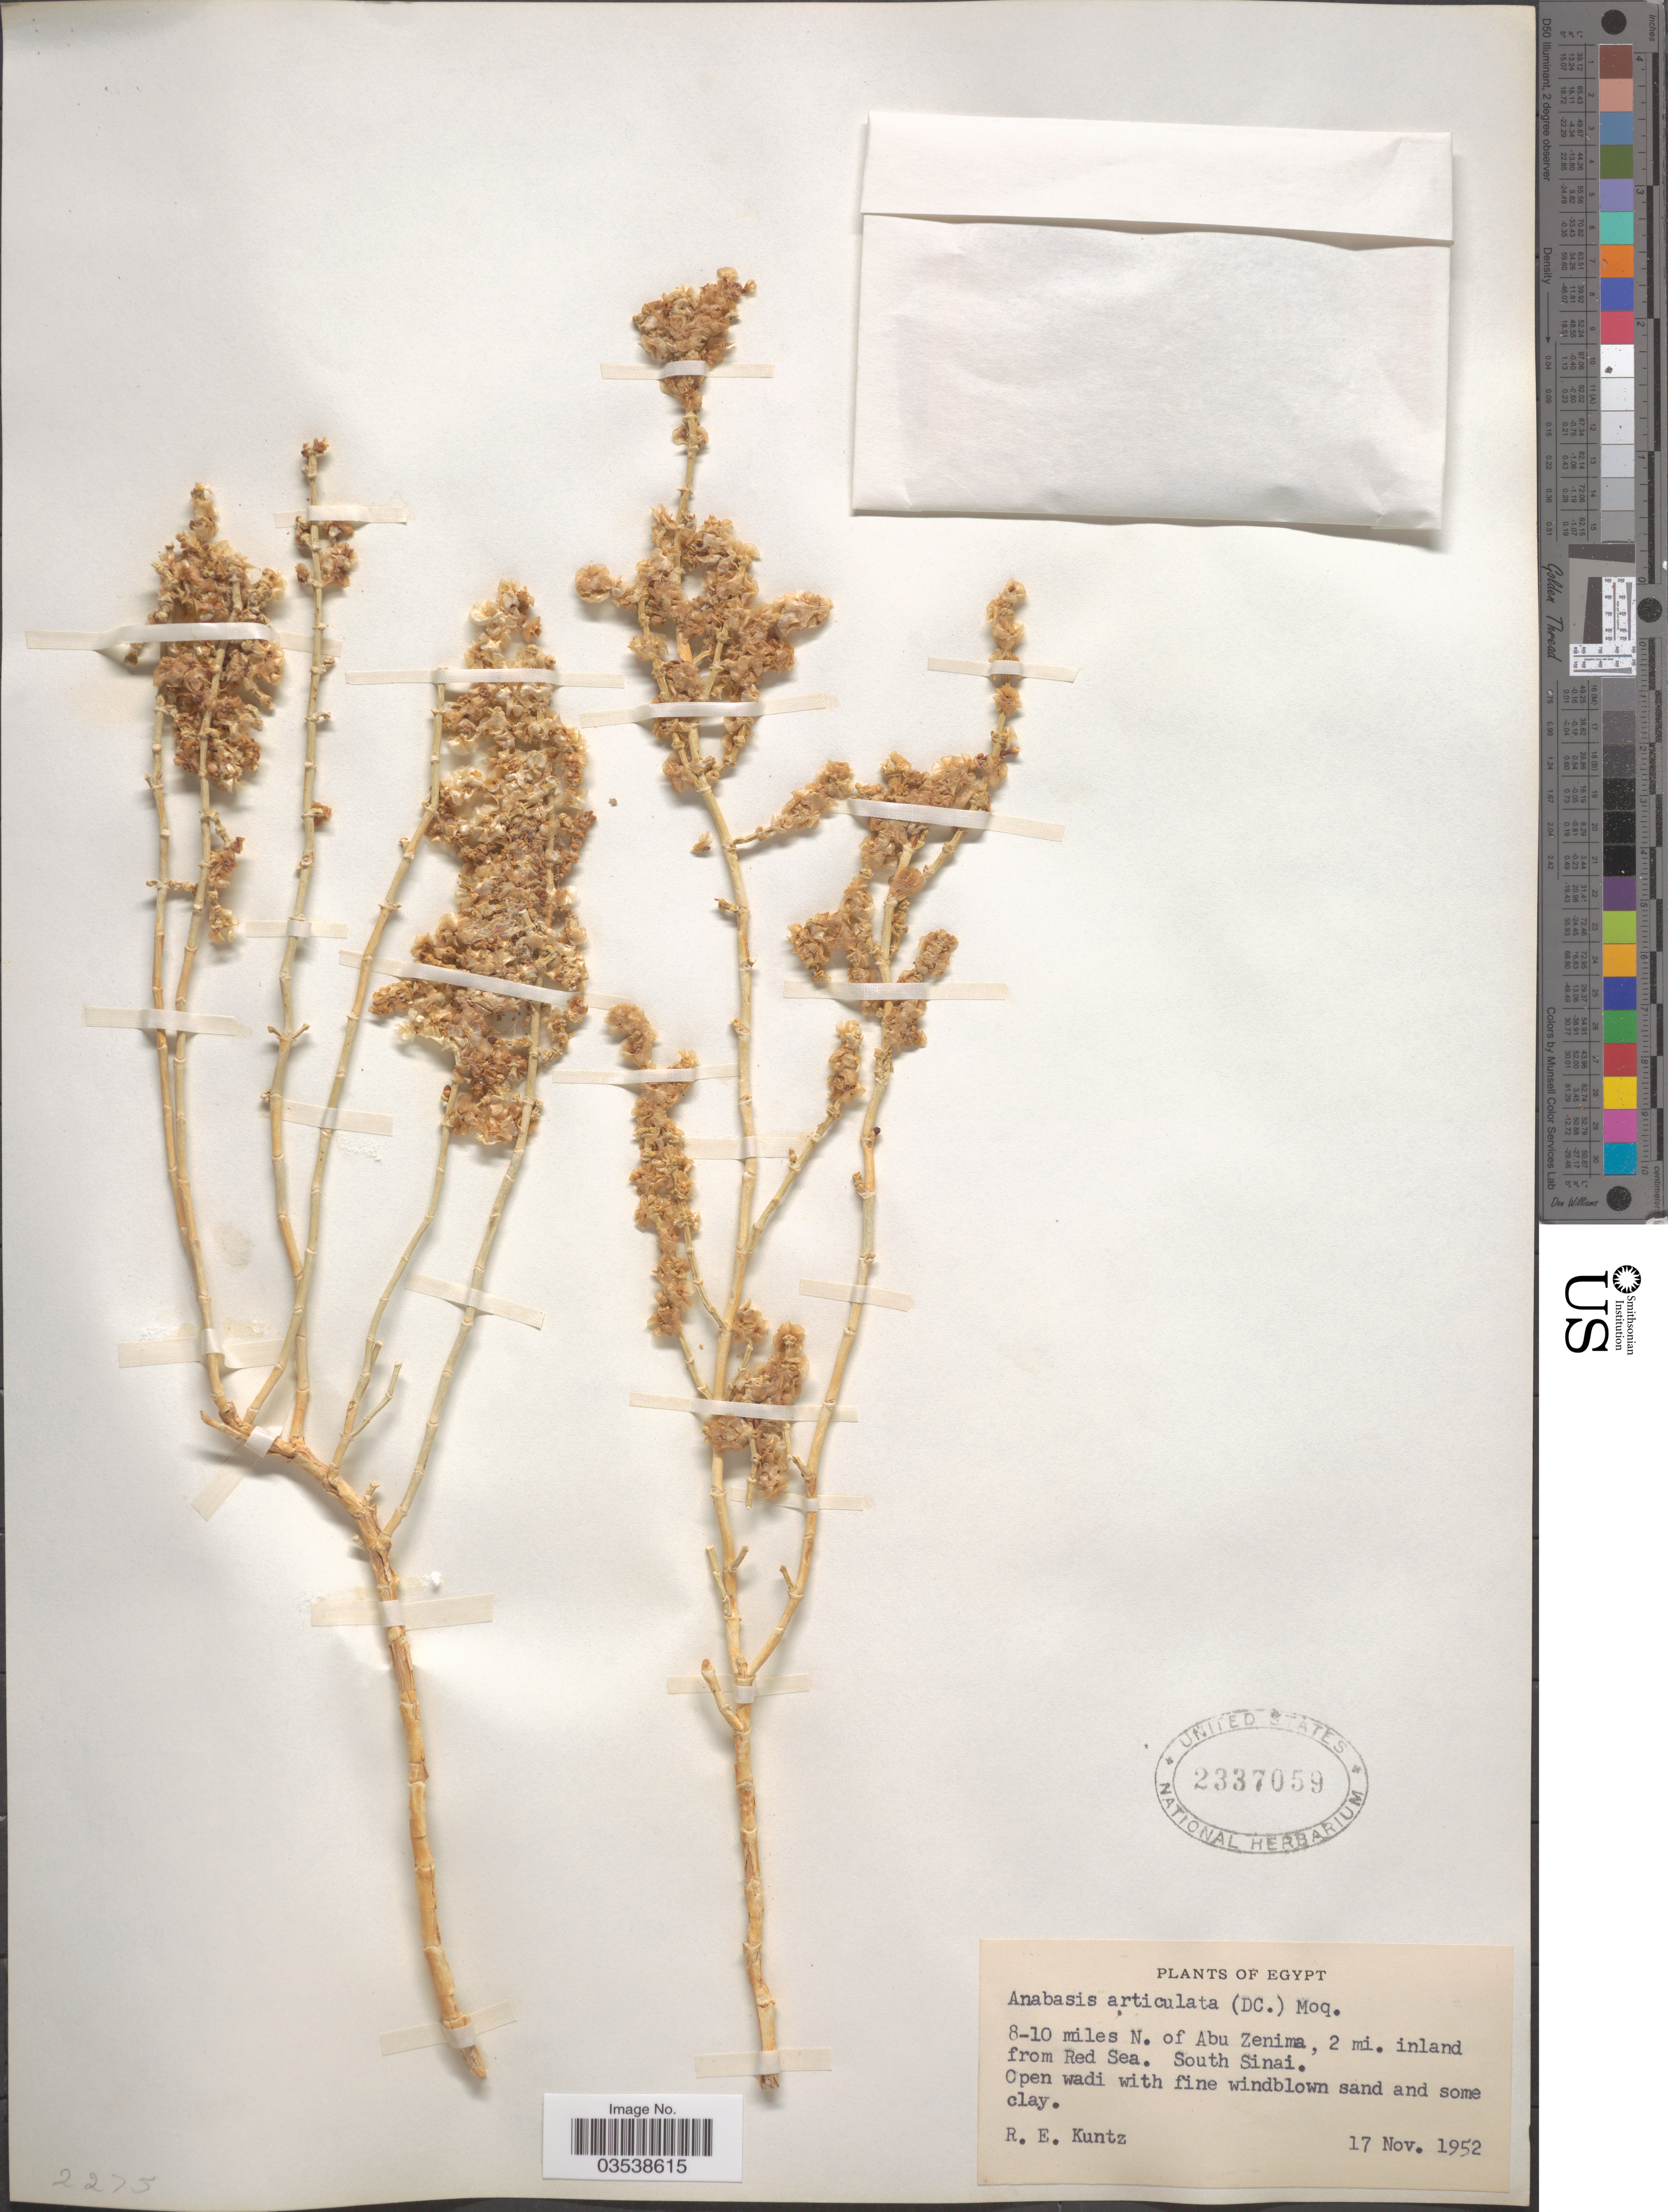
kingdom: Plantae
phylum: Tracheophyta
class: Magnoliopsida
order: Caryophyllales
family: Amaranthaceae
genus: Anabasis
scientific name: Anabasis articulata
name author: (Forssk.) Moq.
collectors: R. E. Kuntz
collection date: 1952-11-17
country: Egypt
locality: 8-10 miles N. of Abu Zenima, 2 mi. inland from Red Sea. South Sinai.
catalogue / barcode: US 2337059